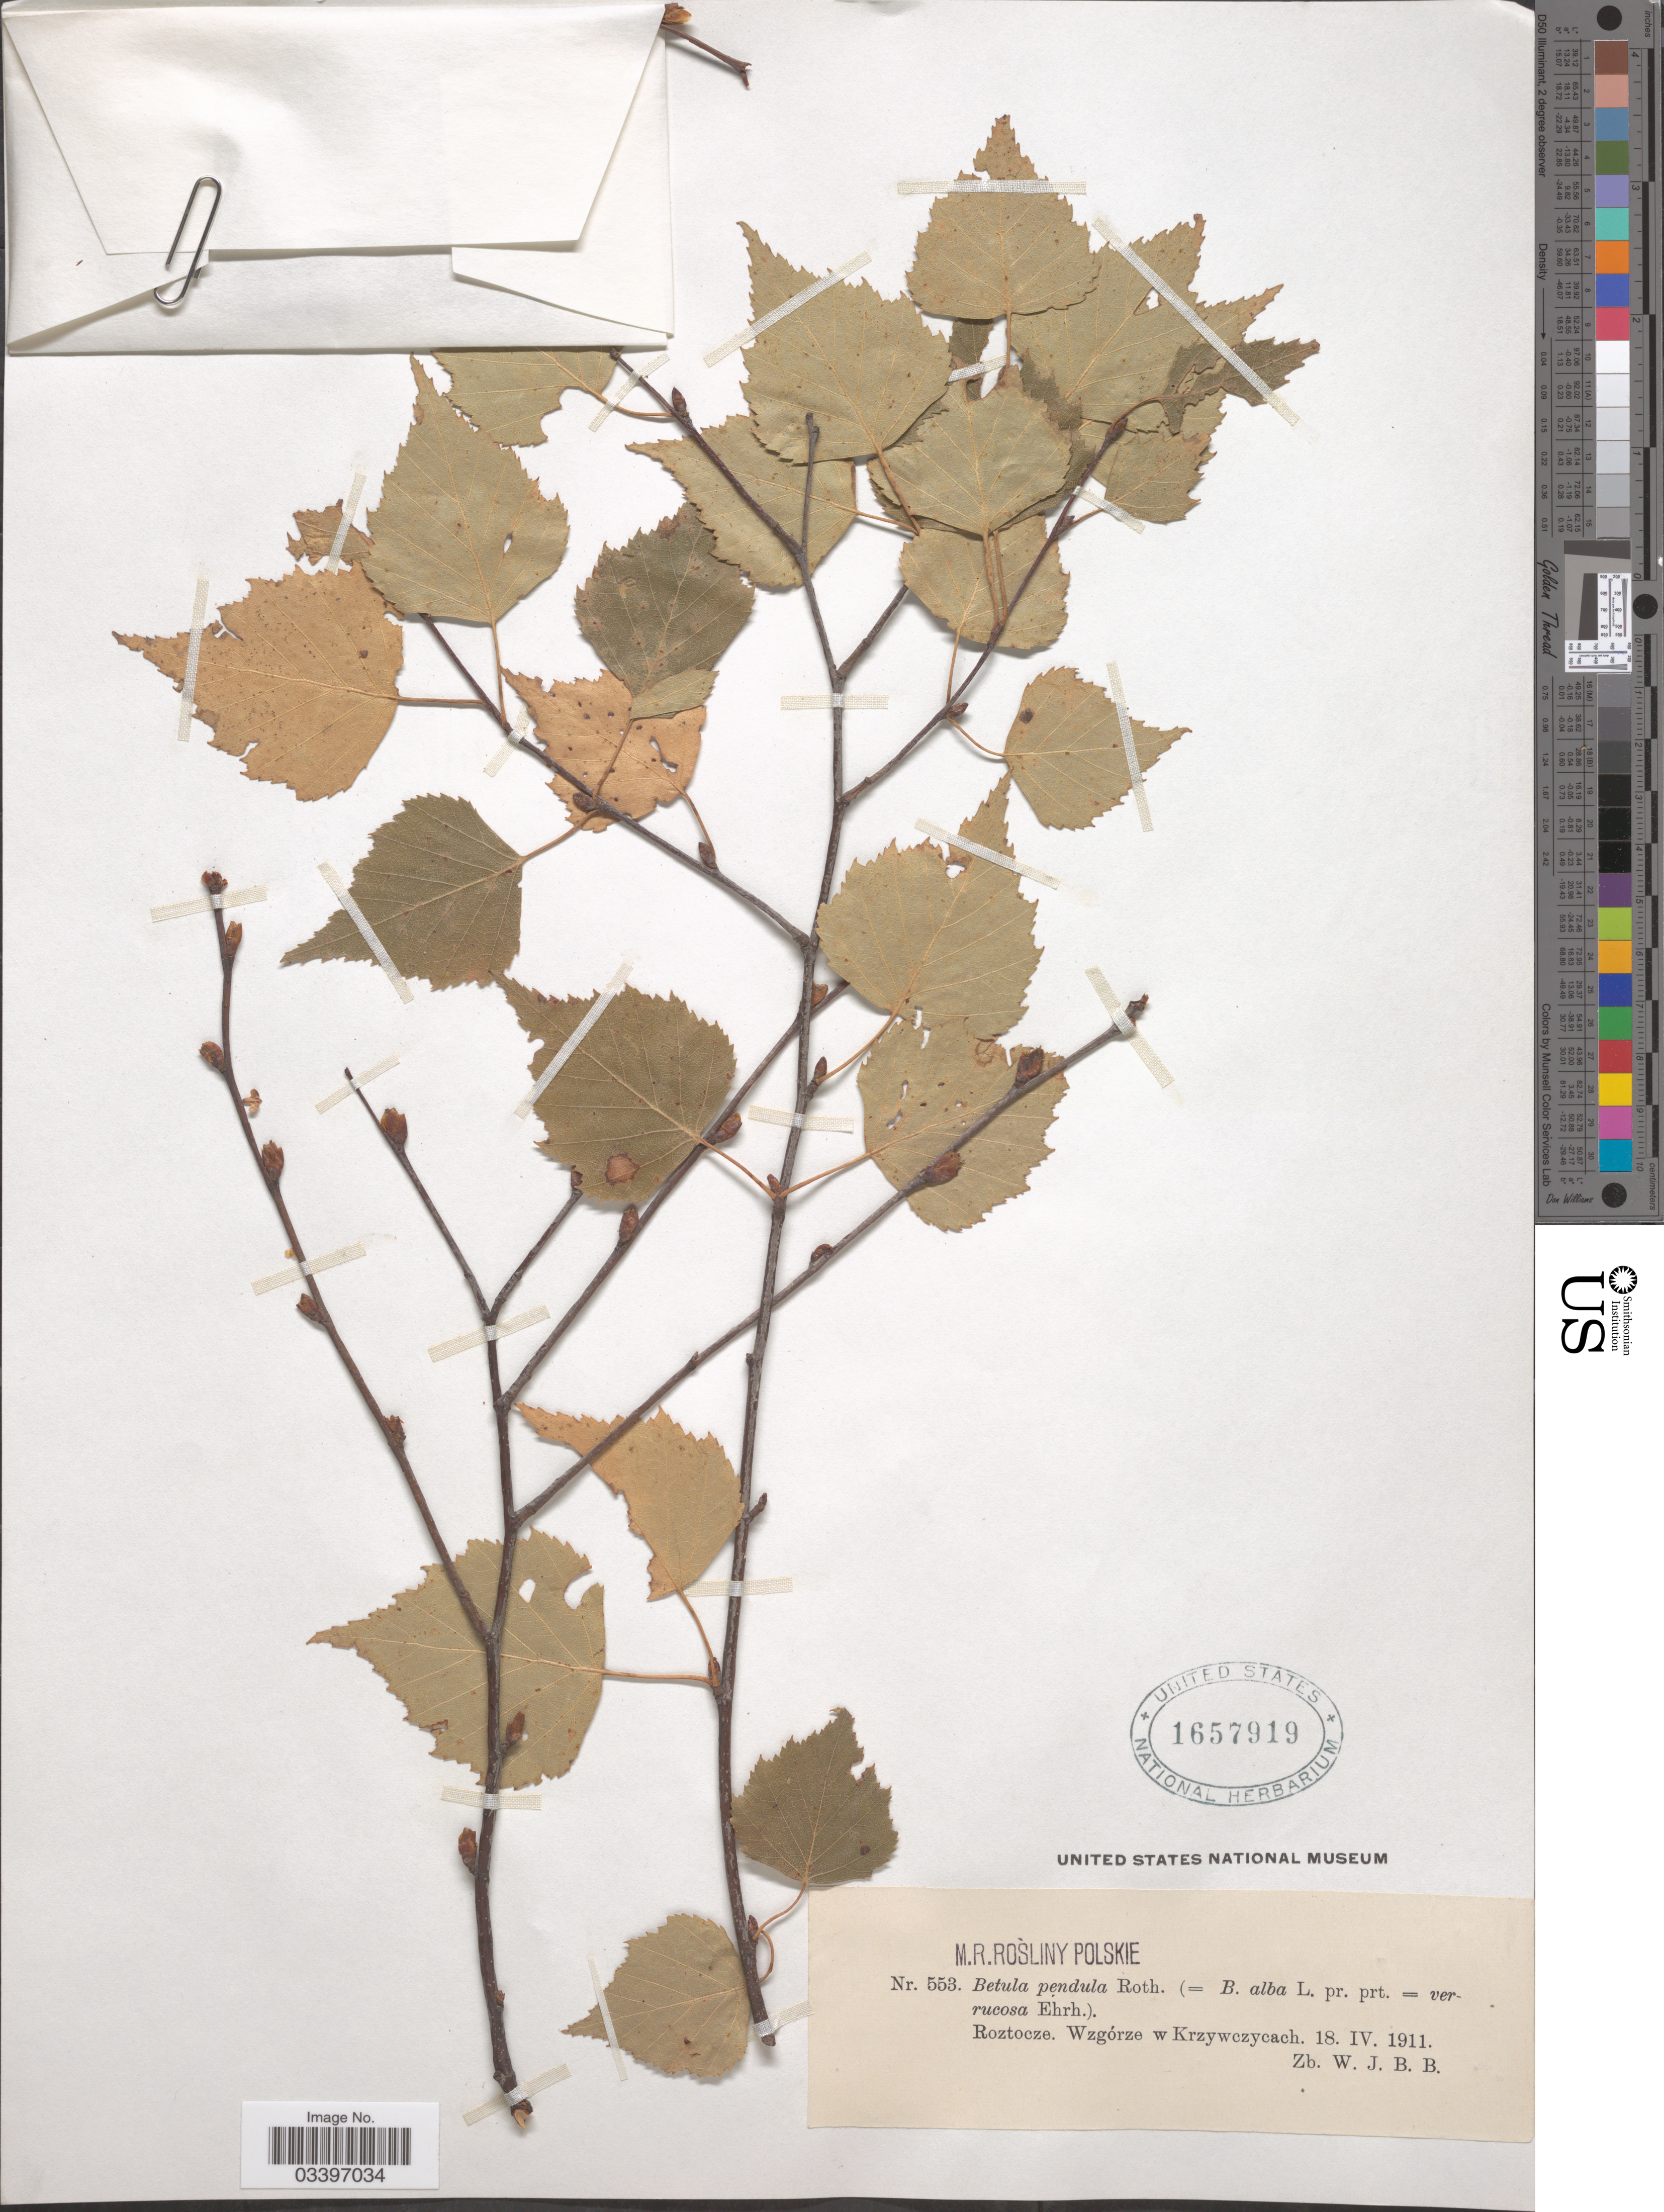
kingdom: Plantae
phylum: Tracheophyta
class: Magnoliopsida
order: Fagales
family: Betulaceae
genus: Betula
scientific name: Betula pendula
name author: Roth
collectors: J. B. B.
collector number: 553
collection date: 1911-04-18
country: Poland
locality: Roztocze. Wzgórze w Krzywczycach.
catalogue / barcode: US 1657919